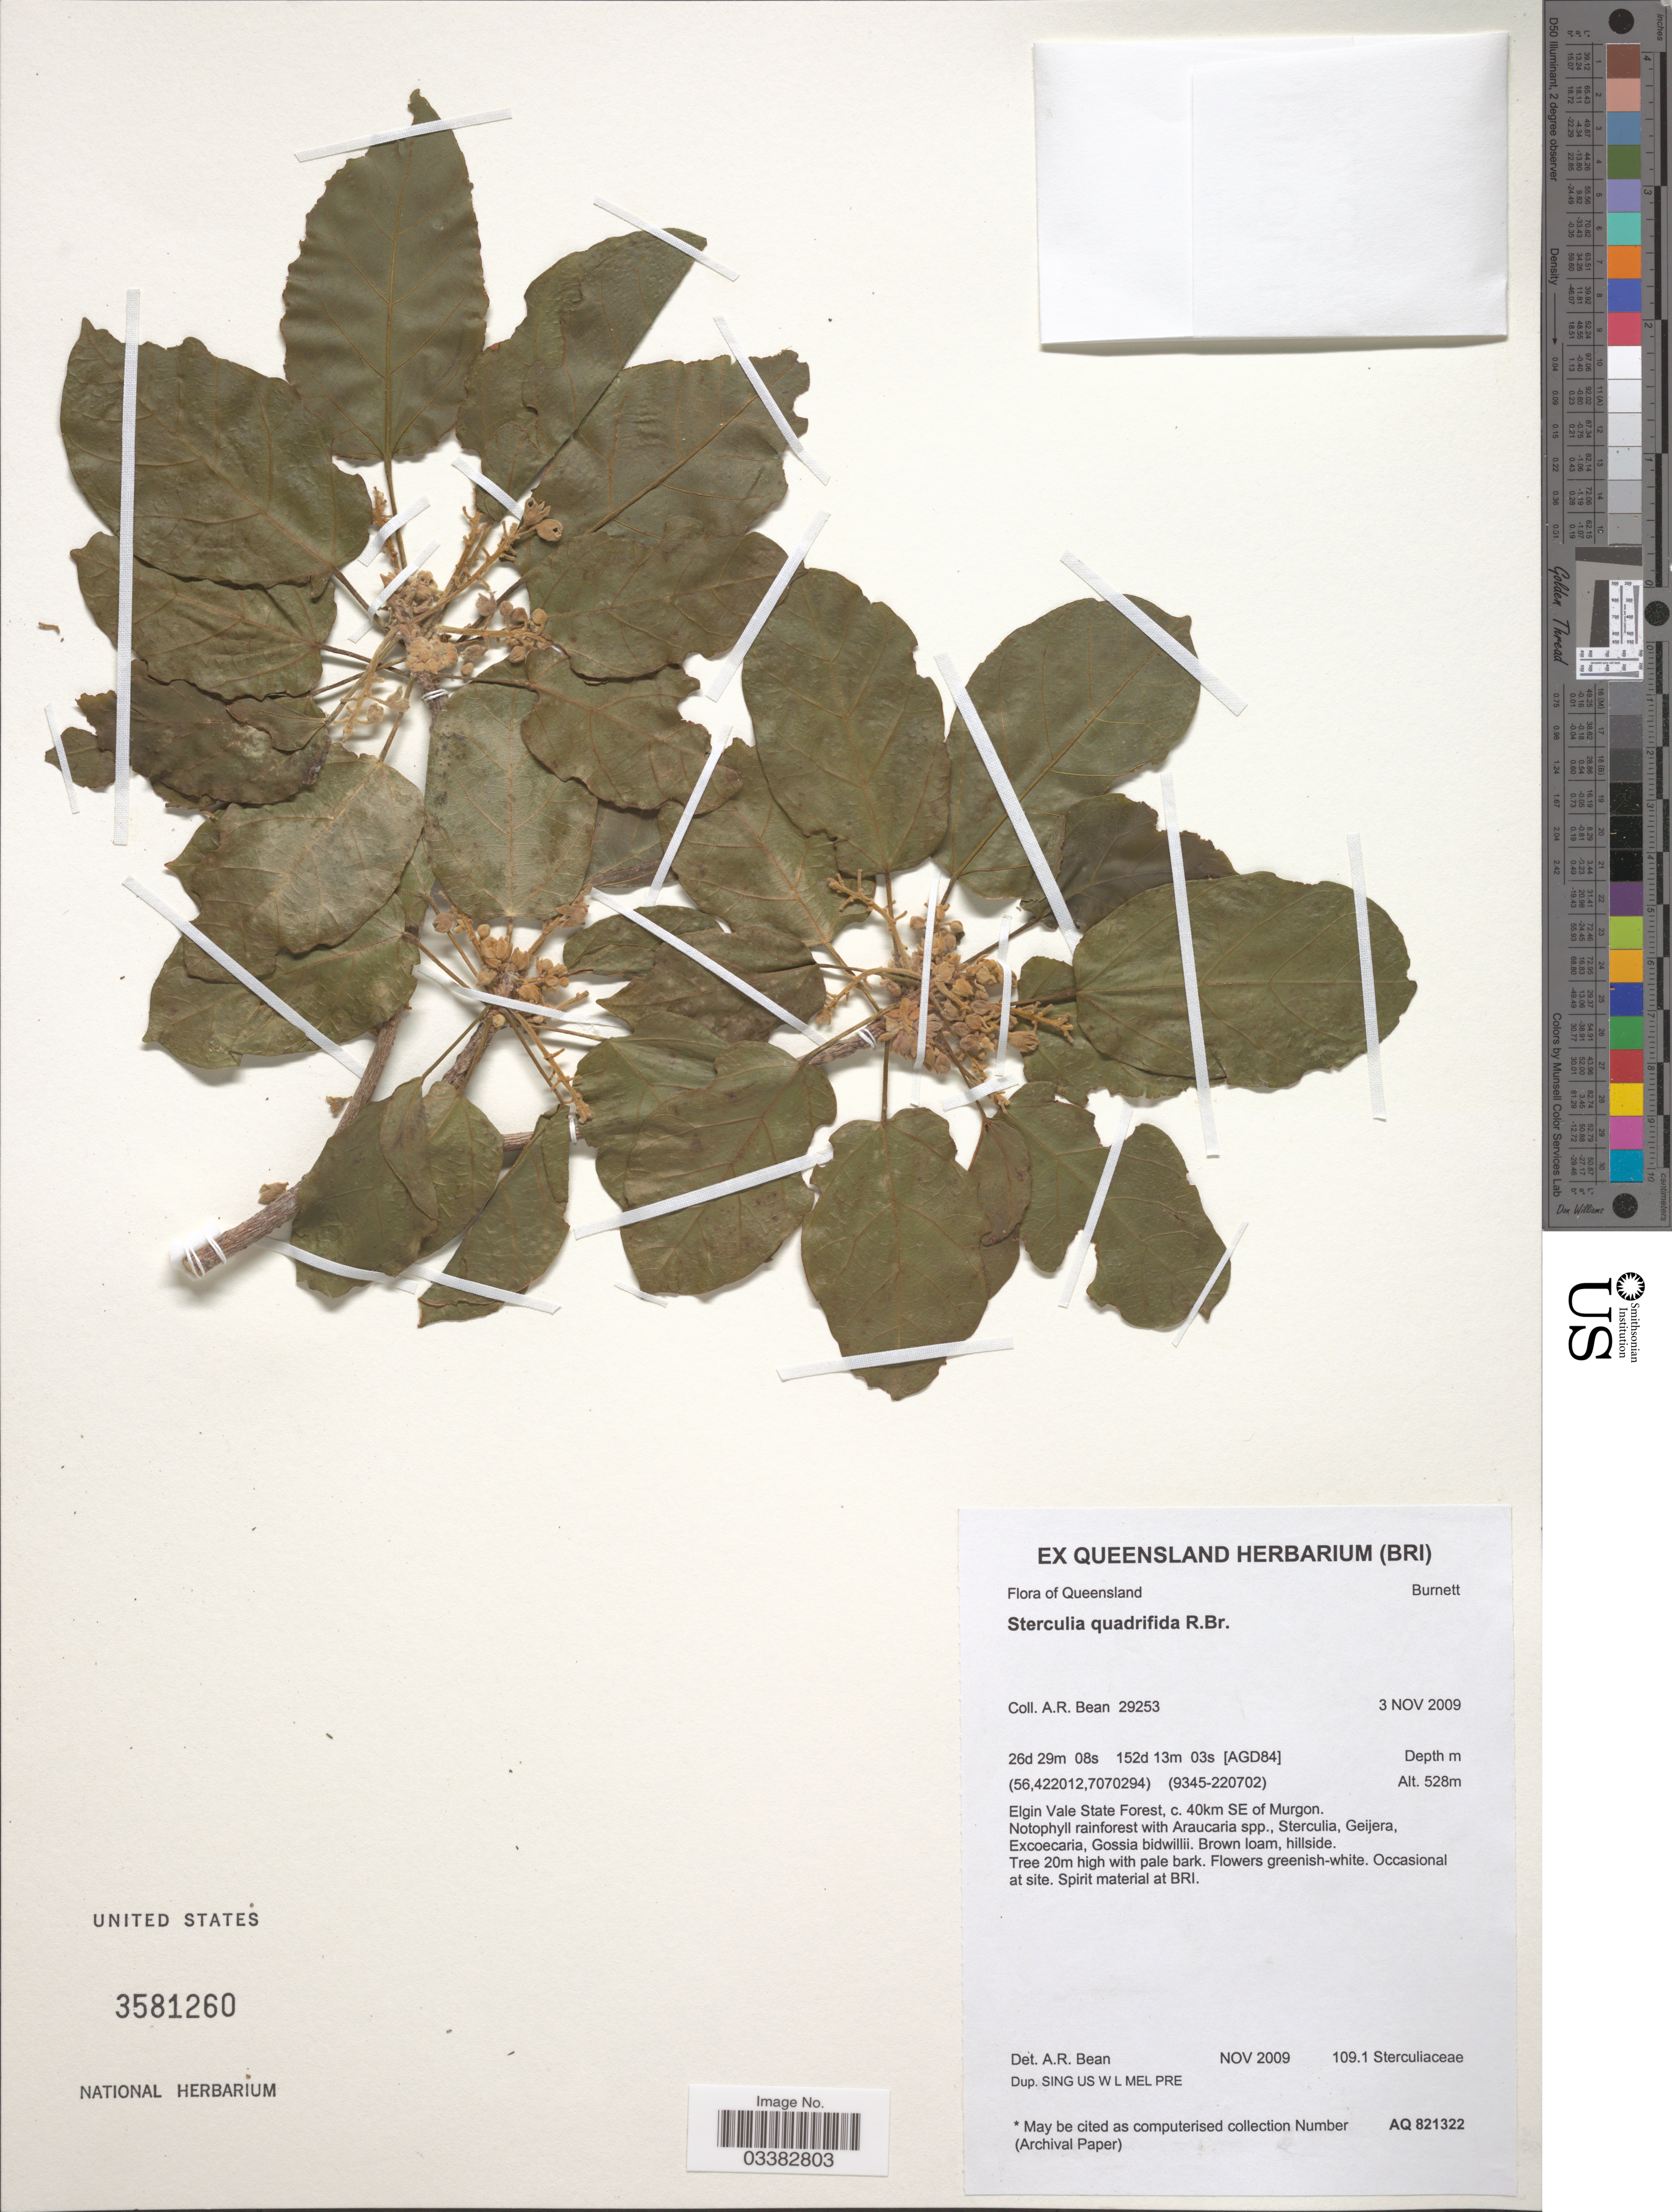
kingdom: Plantae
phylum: Tracheophyta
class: Magnoliopsida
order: Malvales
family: Malvaceae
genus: Sterculia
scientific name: Sterculia quadrifida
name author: R. Br.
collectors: A. R. Bean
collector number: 29253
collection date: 2009-11-03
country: Australia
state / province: Queensland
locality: Burnett. Elgin Vale State Forest, c. 40km SE of Murgon. [AGD84].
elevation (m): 528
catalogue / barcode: US 3581260